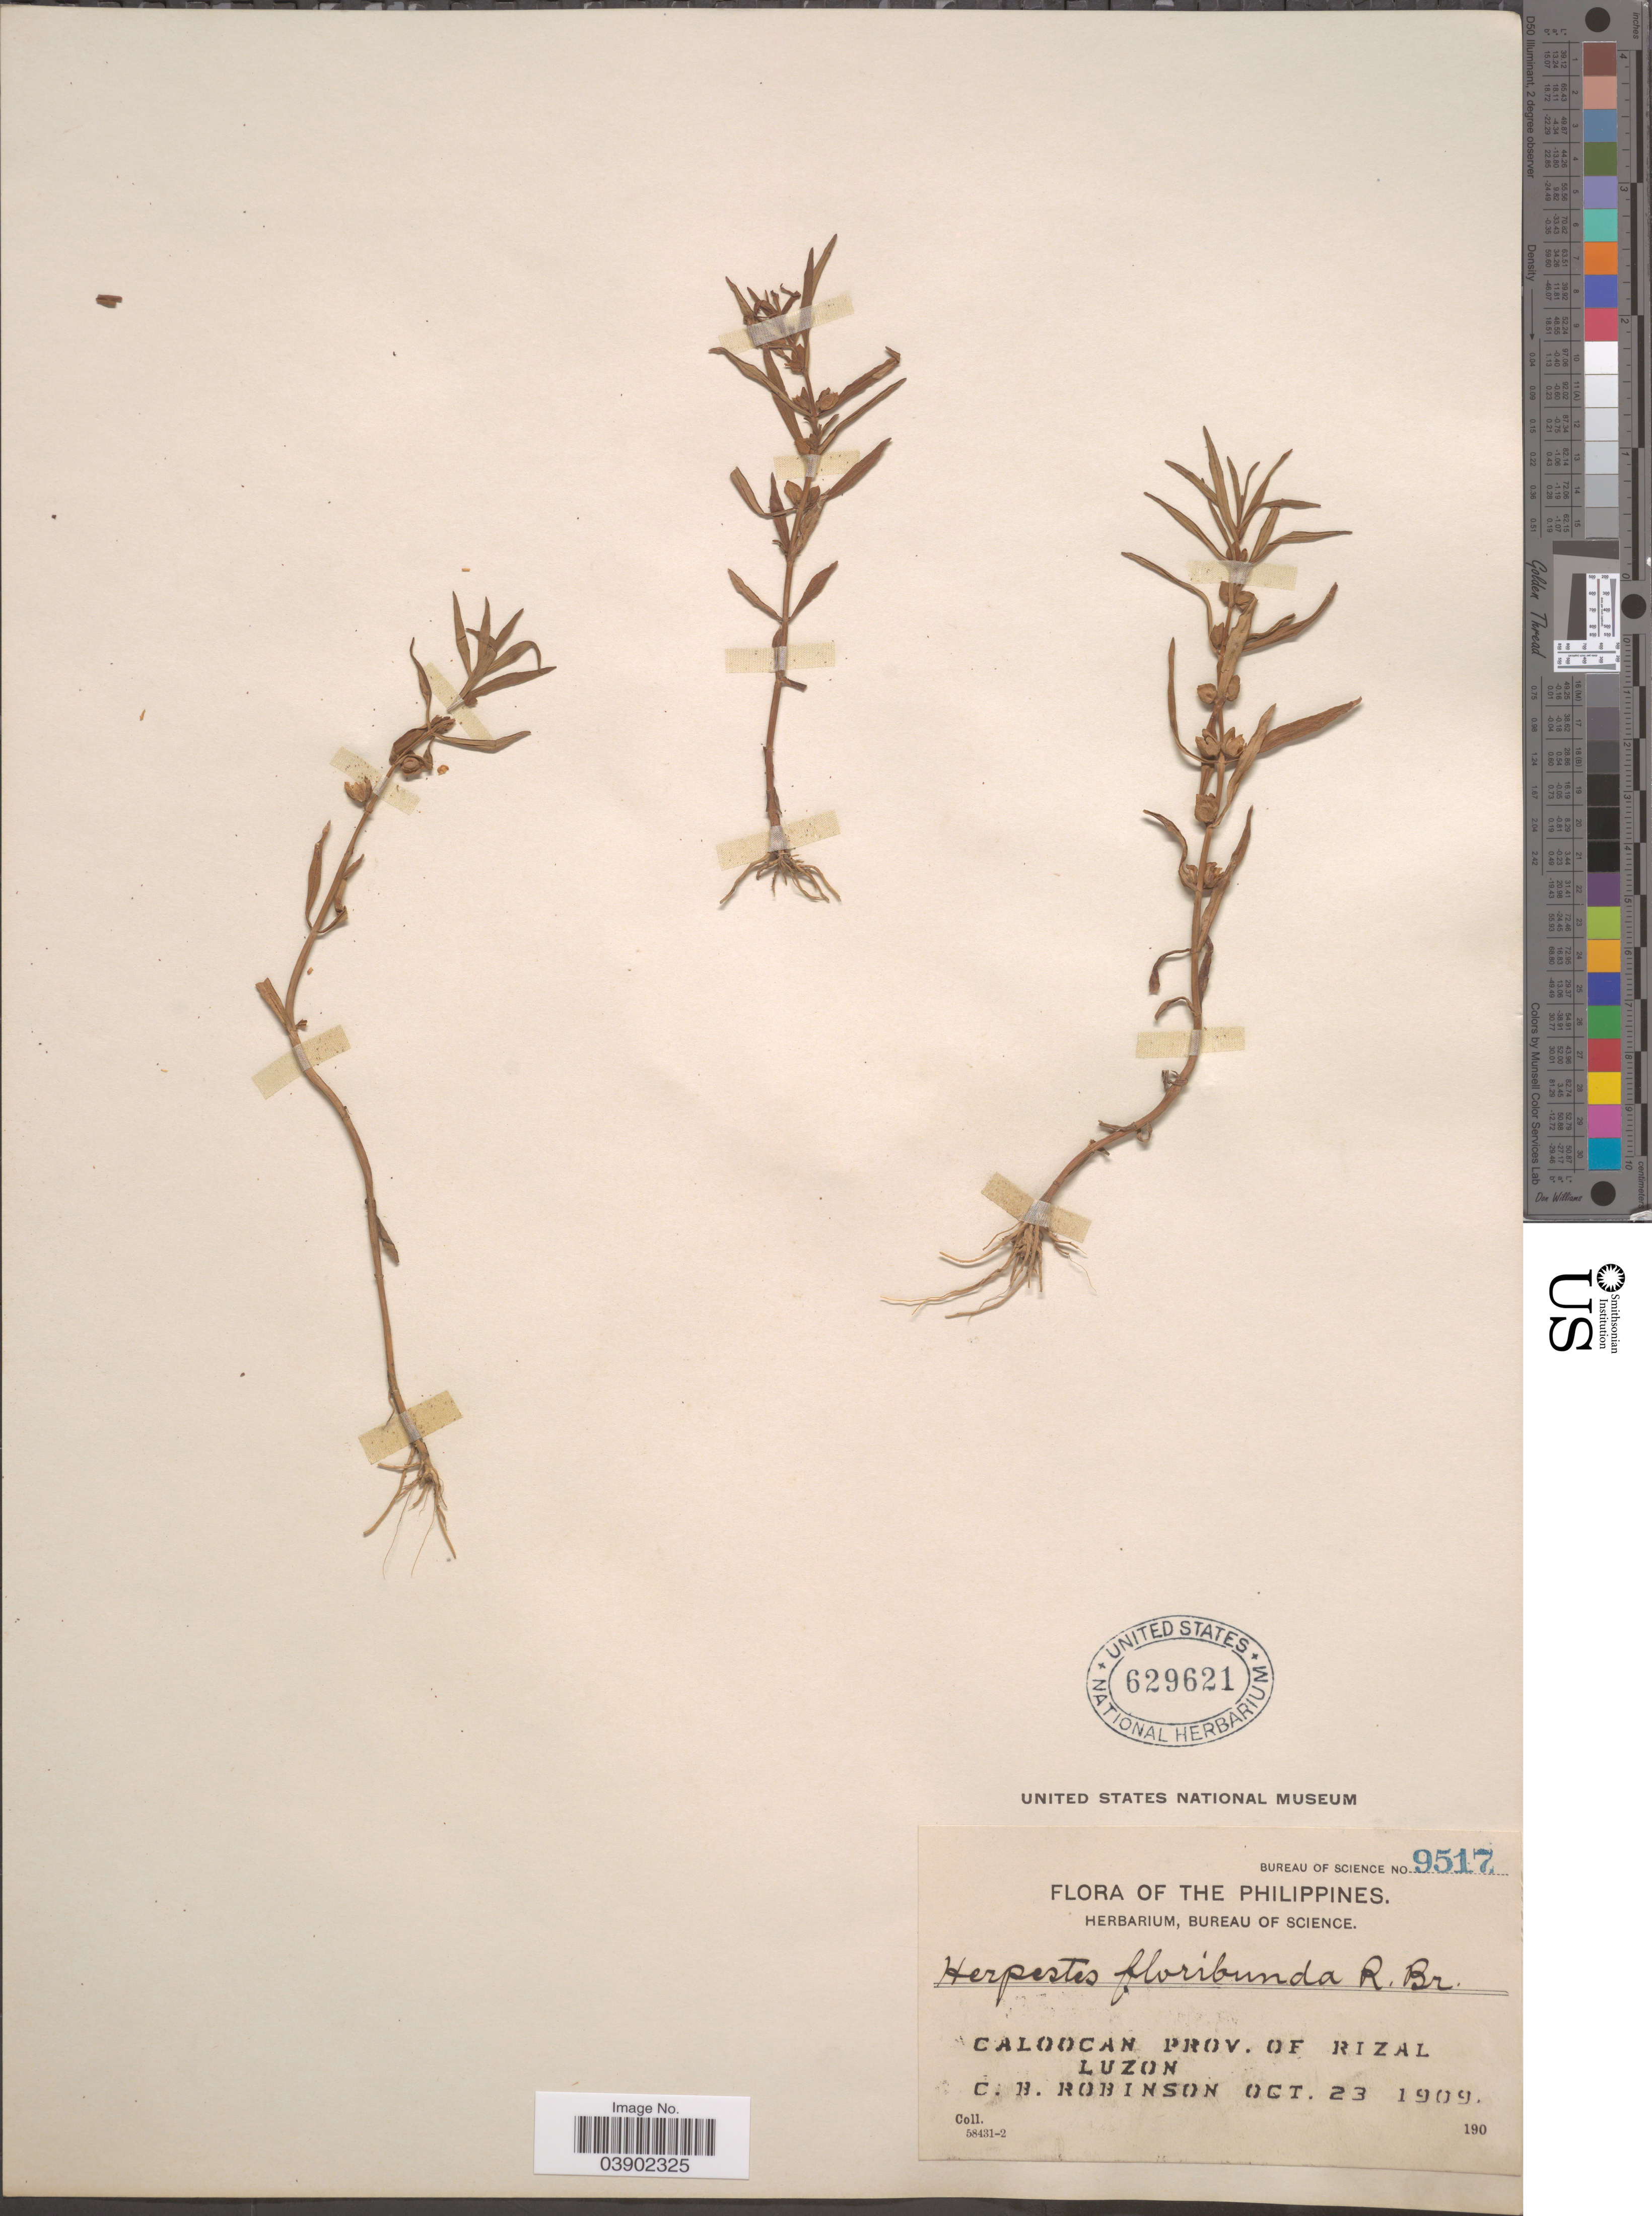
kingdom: Plantae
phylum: Tracheophyta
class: Magnoliopsida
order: Lamiales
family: Plantaginaceae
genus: Bacopa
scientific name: Bacopa floribunda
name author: (R. Br.) Wettst.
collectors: C. Robinson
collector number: Bureau of Science 9517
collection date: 1909-10-23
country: Philippines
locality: Caloocan Prov. of Rizal, Luzon.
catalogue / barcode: US 629621